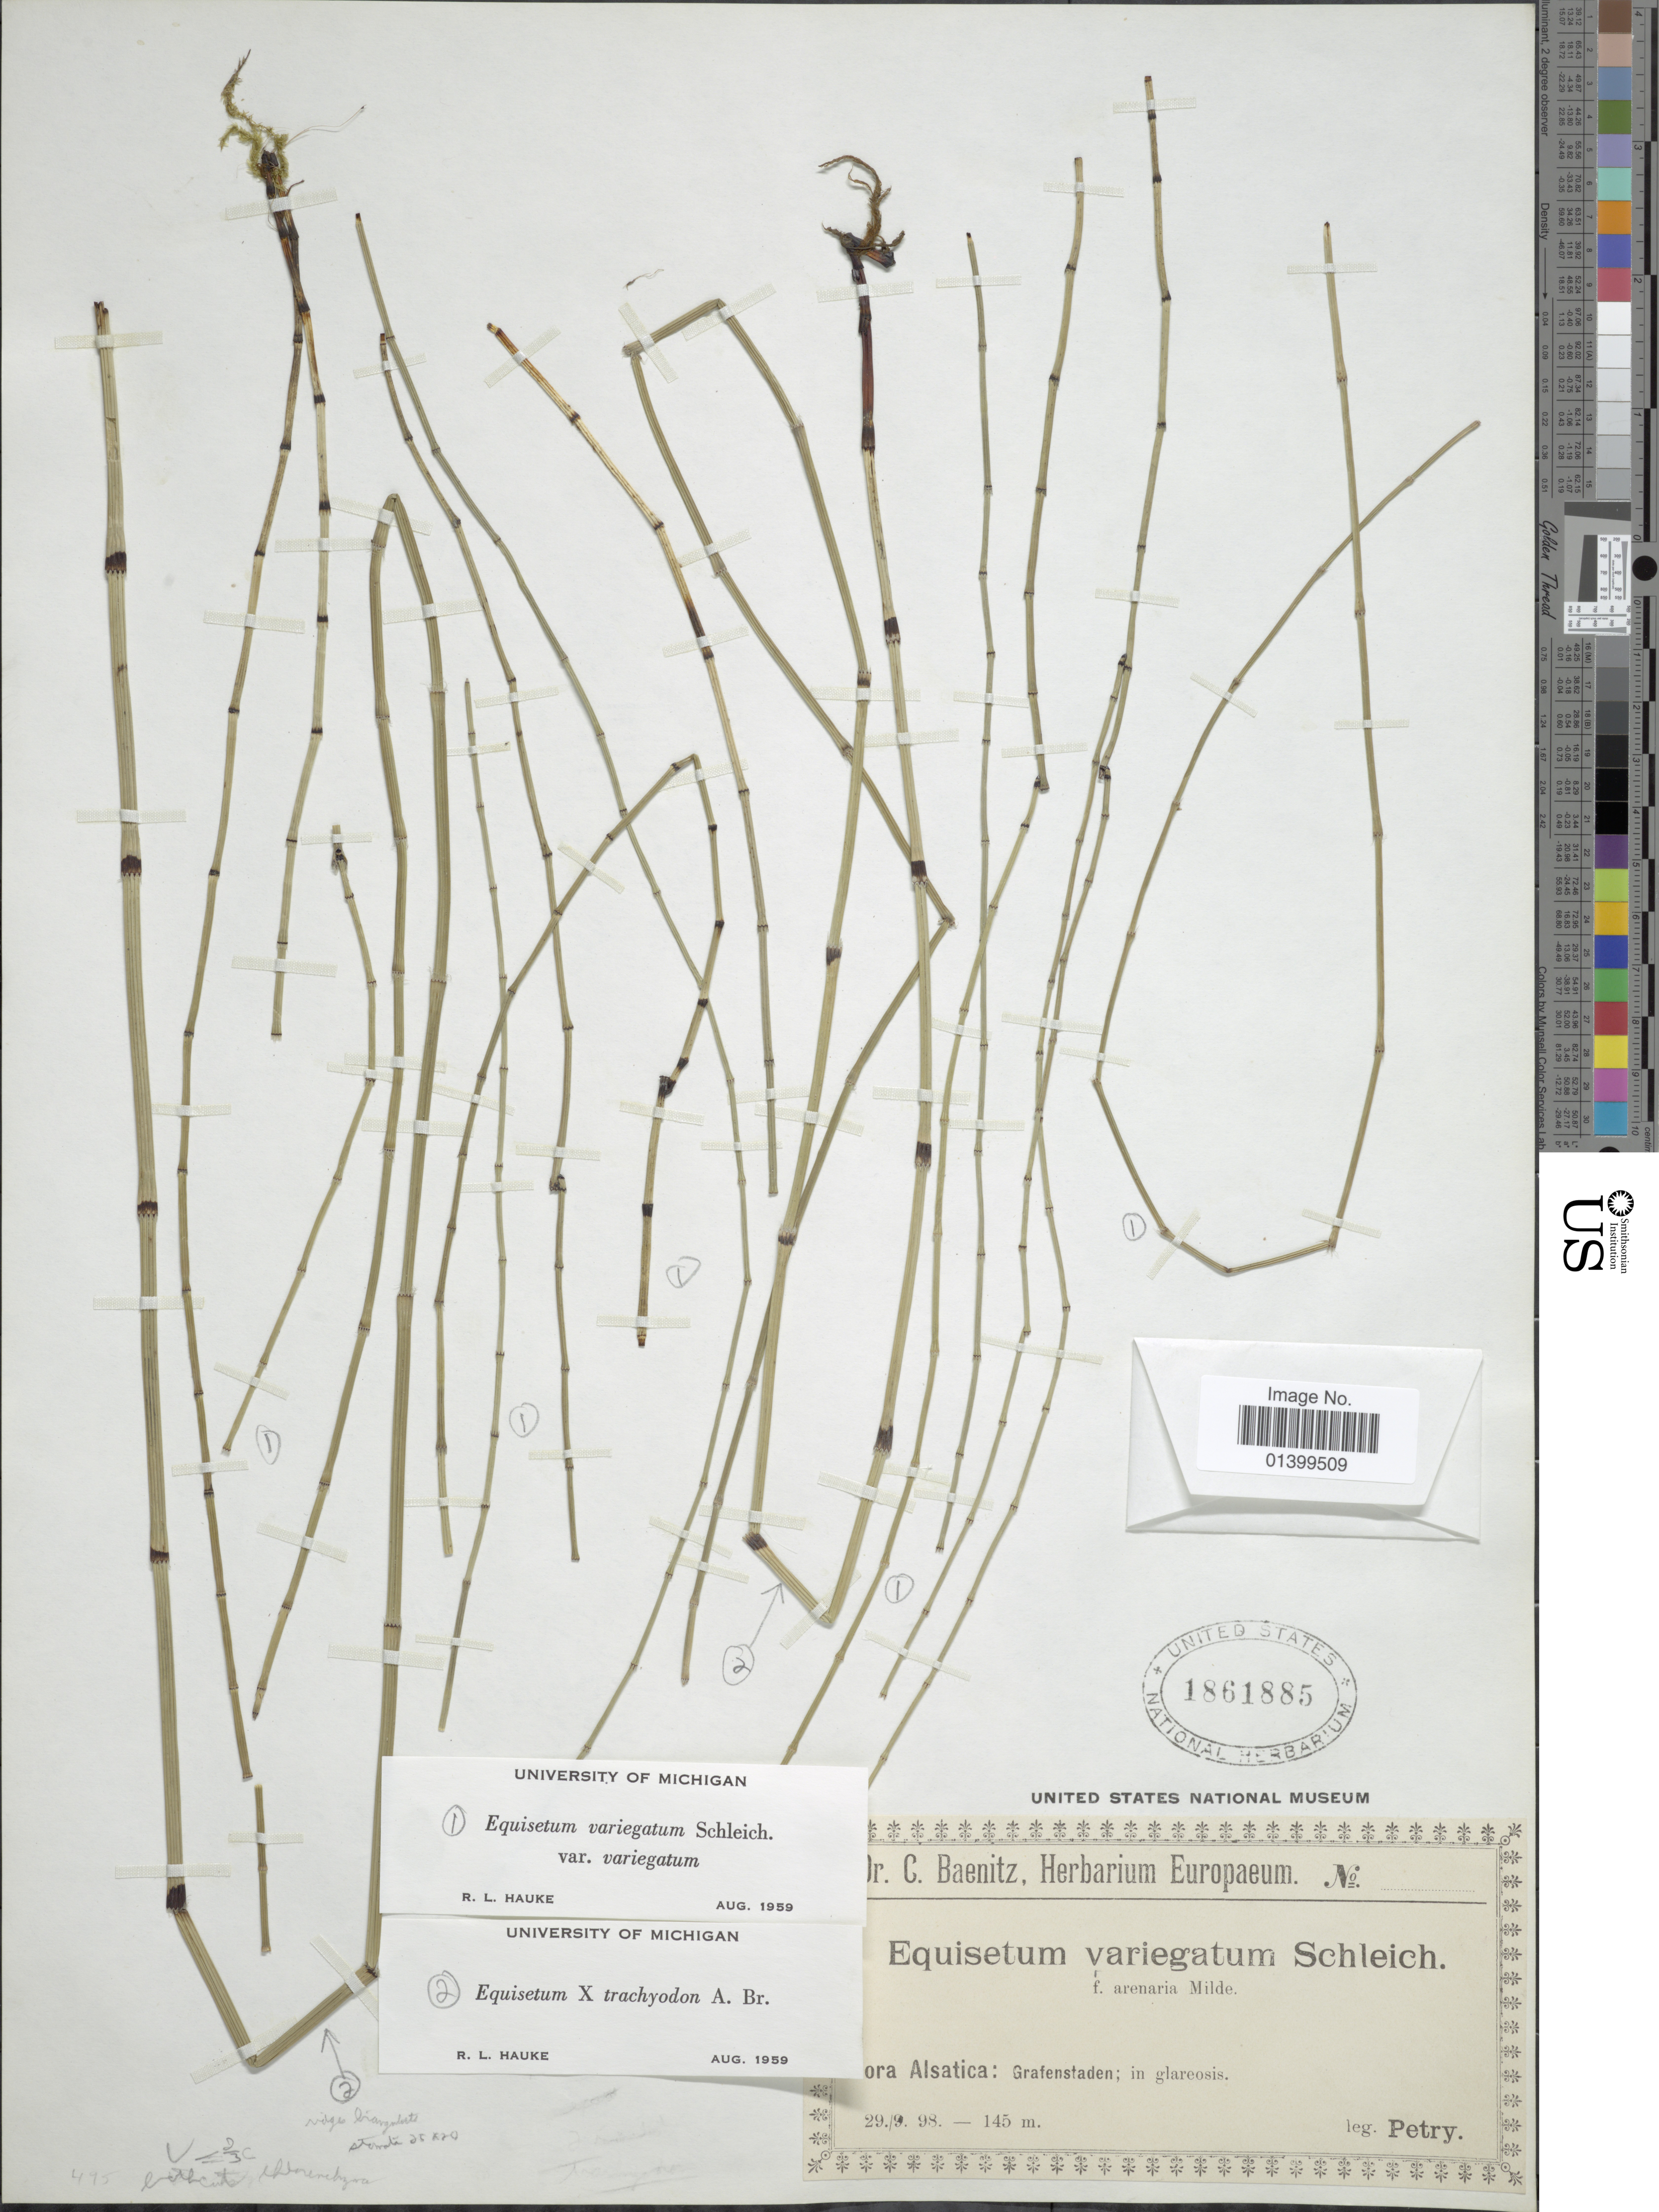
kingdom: Plantae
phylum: Tracheophyta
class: Polypodiopsida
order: Equisetales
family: Equisetaceae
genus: Equisetum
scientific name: Equisetum x trachyodon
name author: A. Braun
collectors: -. Petry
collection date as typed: Transcribed d/m/y: 29/9/98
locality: Flora Alsatica: Grafenstaden; in glareosis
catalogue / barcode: US 1861885